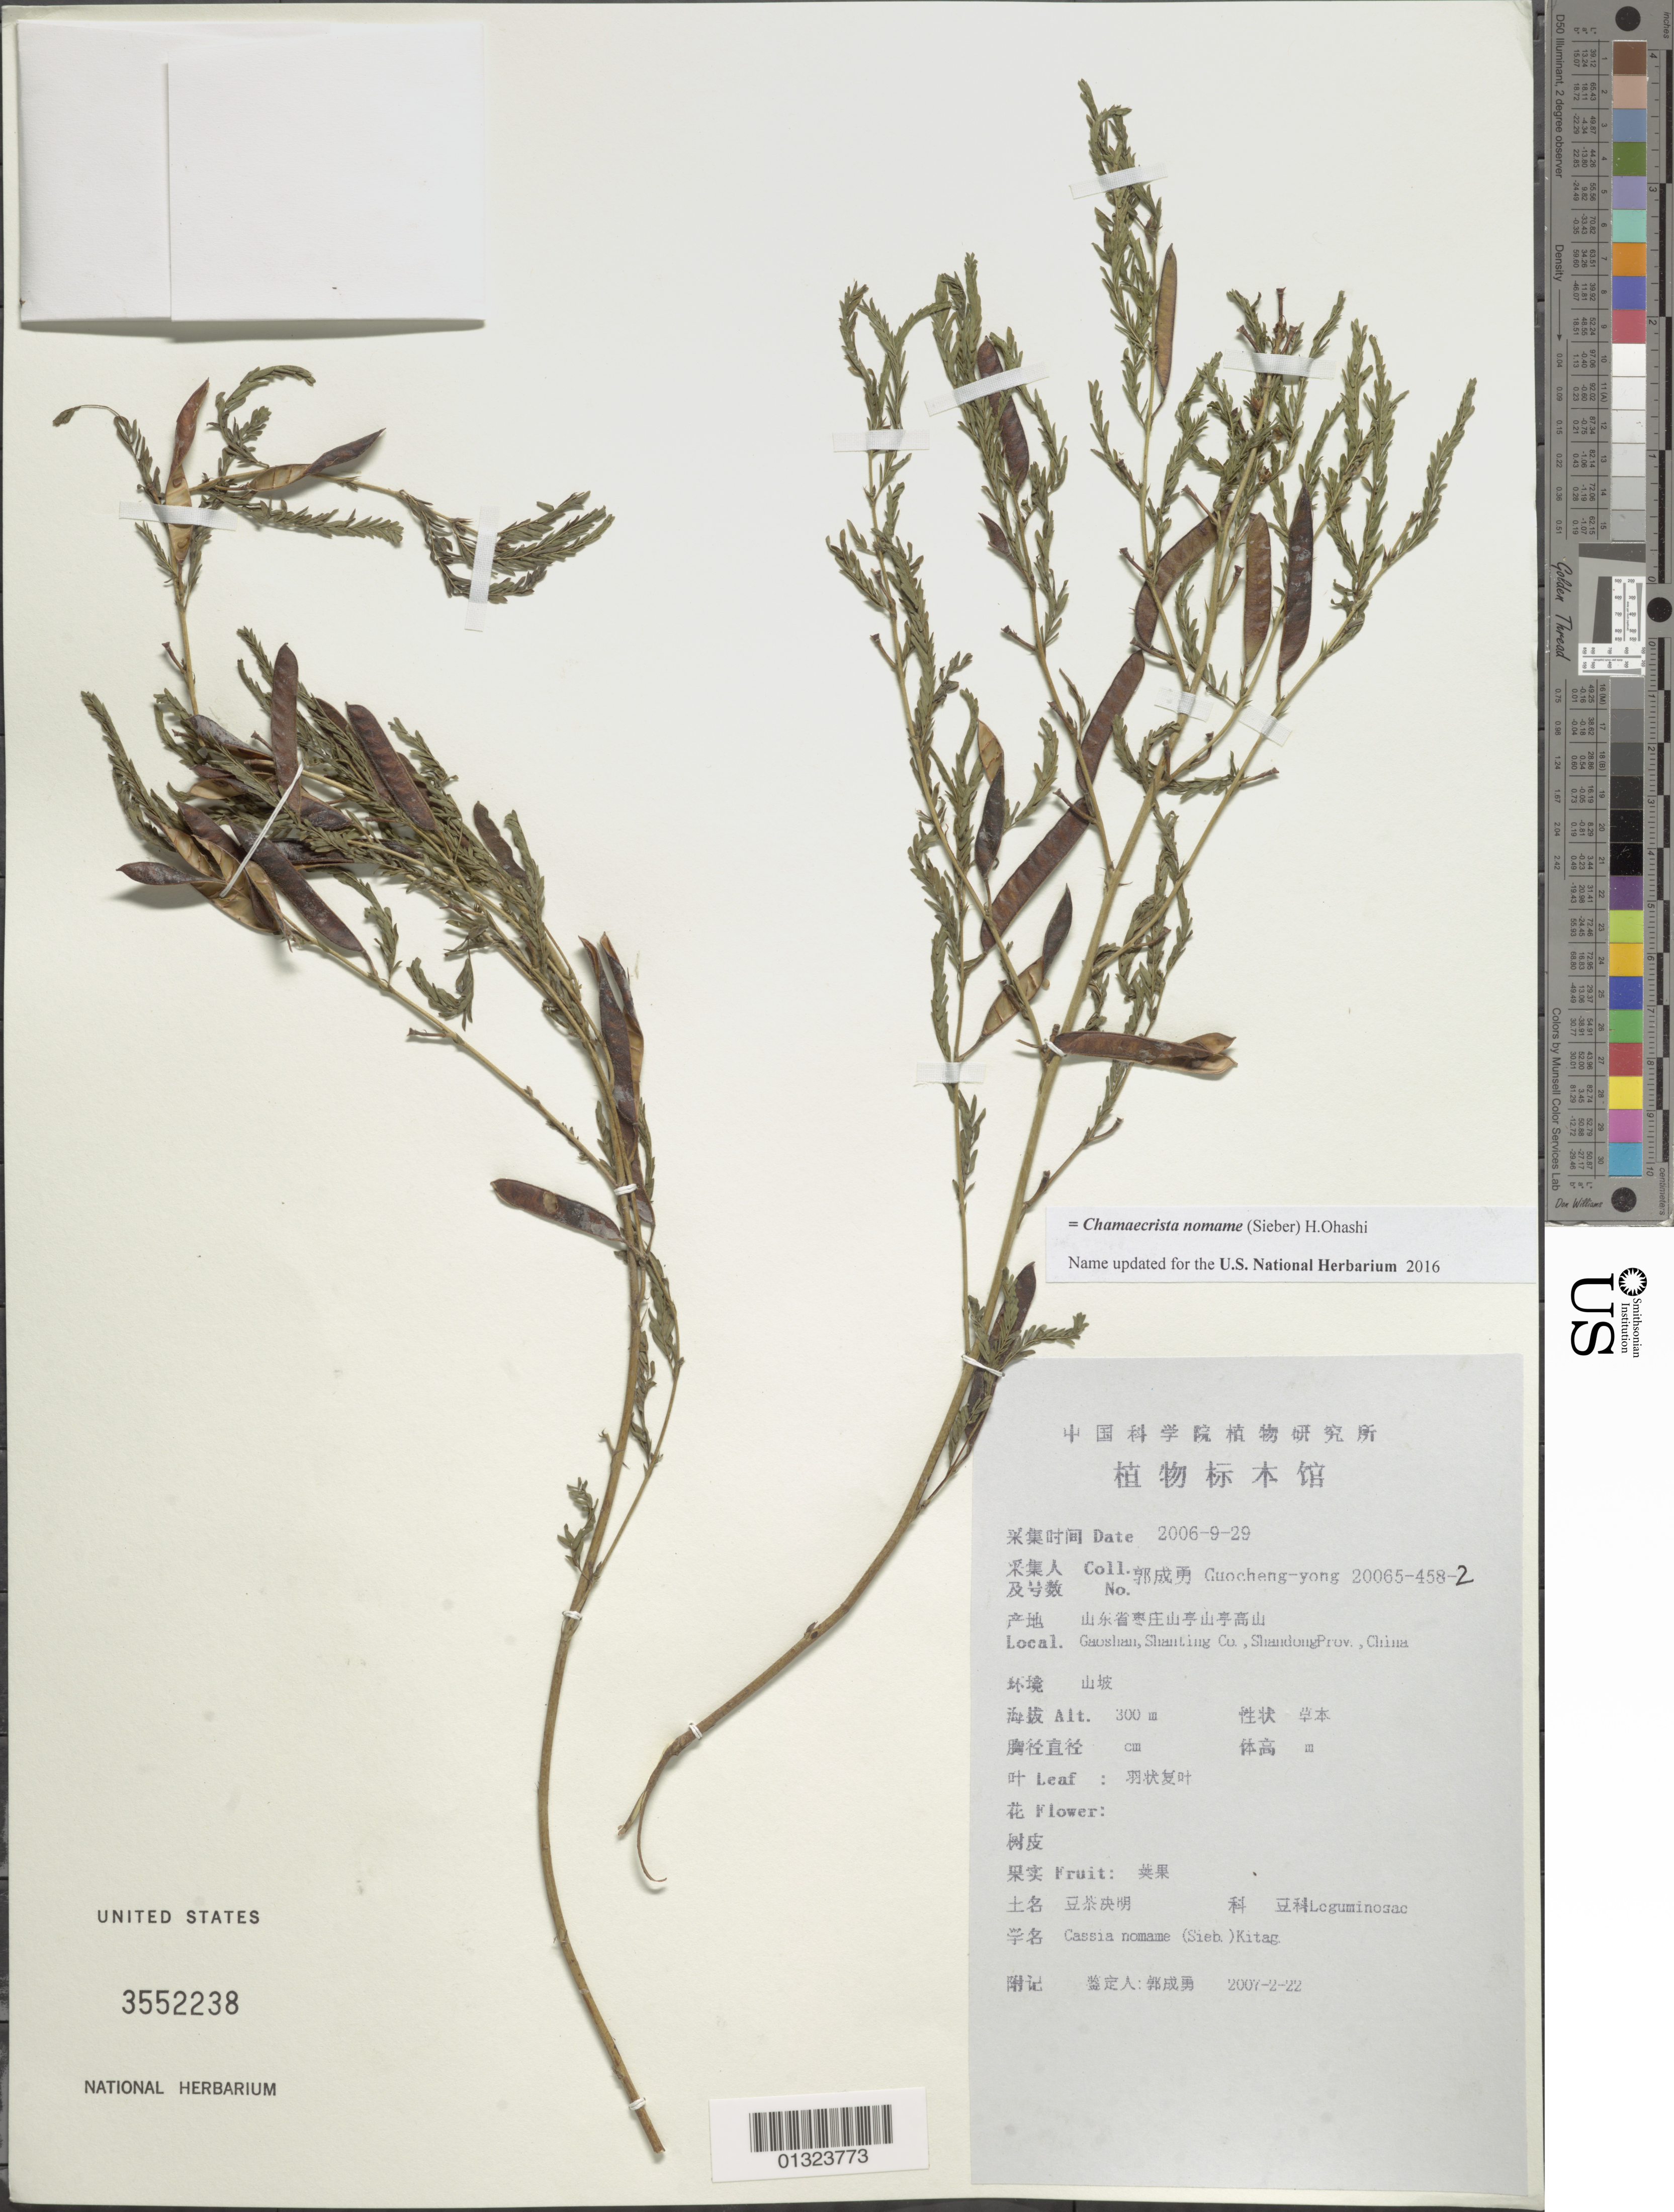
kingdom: Plantae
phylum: Tracheophyta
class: Magnoliopsida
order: Fabales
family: Fabaceae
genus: Chamaecrista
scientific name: Chamaecrista nomame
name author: (Sieber) H. Ohashi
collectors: Guo cheng-yong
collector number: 20065-458-2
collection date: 2006-09-29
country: China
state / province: Shandong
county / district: Shanting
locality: Gaushan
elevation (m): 300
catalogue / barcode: US 3552238